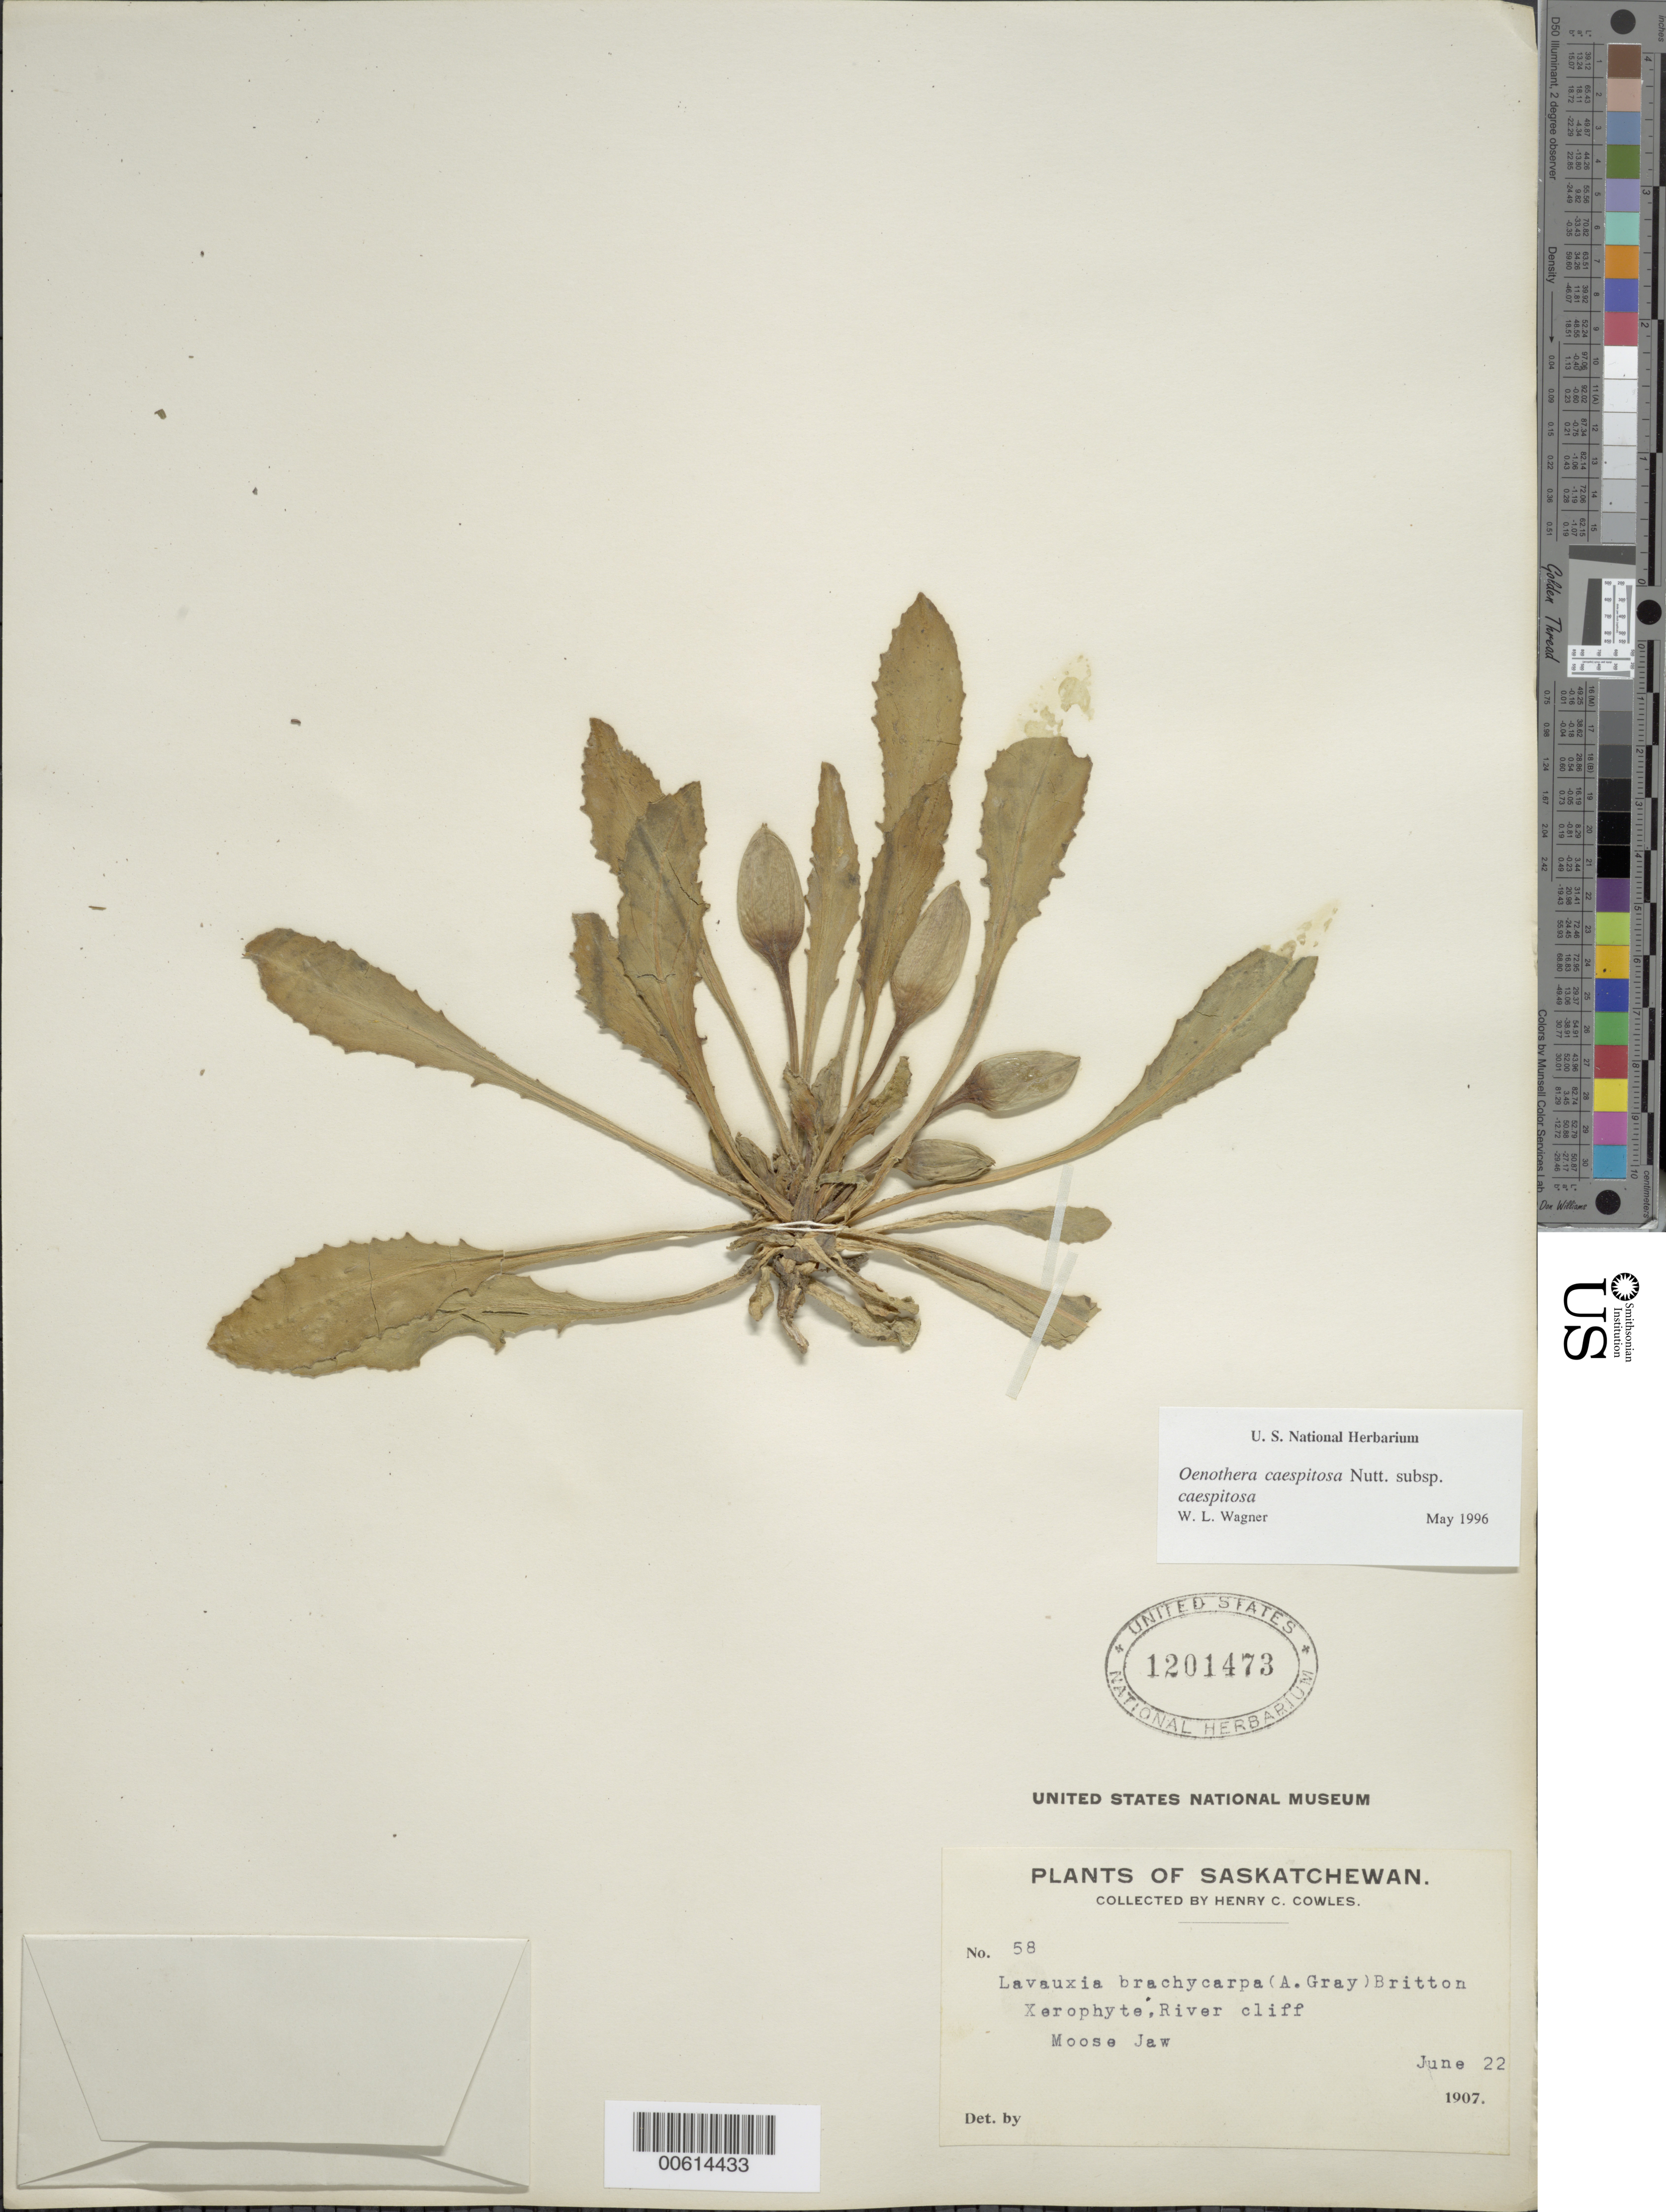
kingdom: Plantae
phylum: Tracheophyta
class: Magnoliopsida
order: Myrtales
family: Onagraceae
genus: Oenothera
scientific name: Oenothera cespitosa subsp. cespitosa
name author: Nutt.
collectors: H. Cowles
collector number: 58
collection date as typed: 22 Jun 1907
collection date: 1907-06-22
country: Canada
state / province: Saskatchewan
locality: Xerophyte River Cliff, Moose Jaw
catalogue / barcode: US 1201473